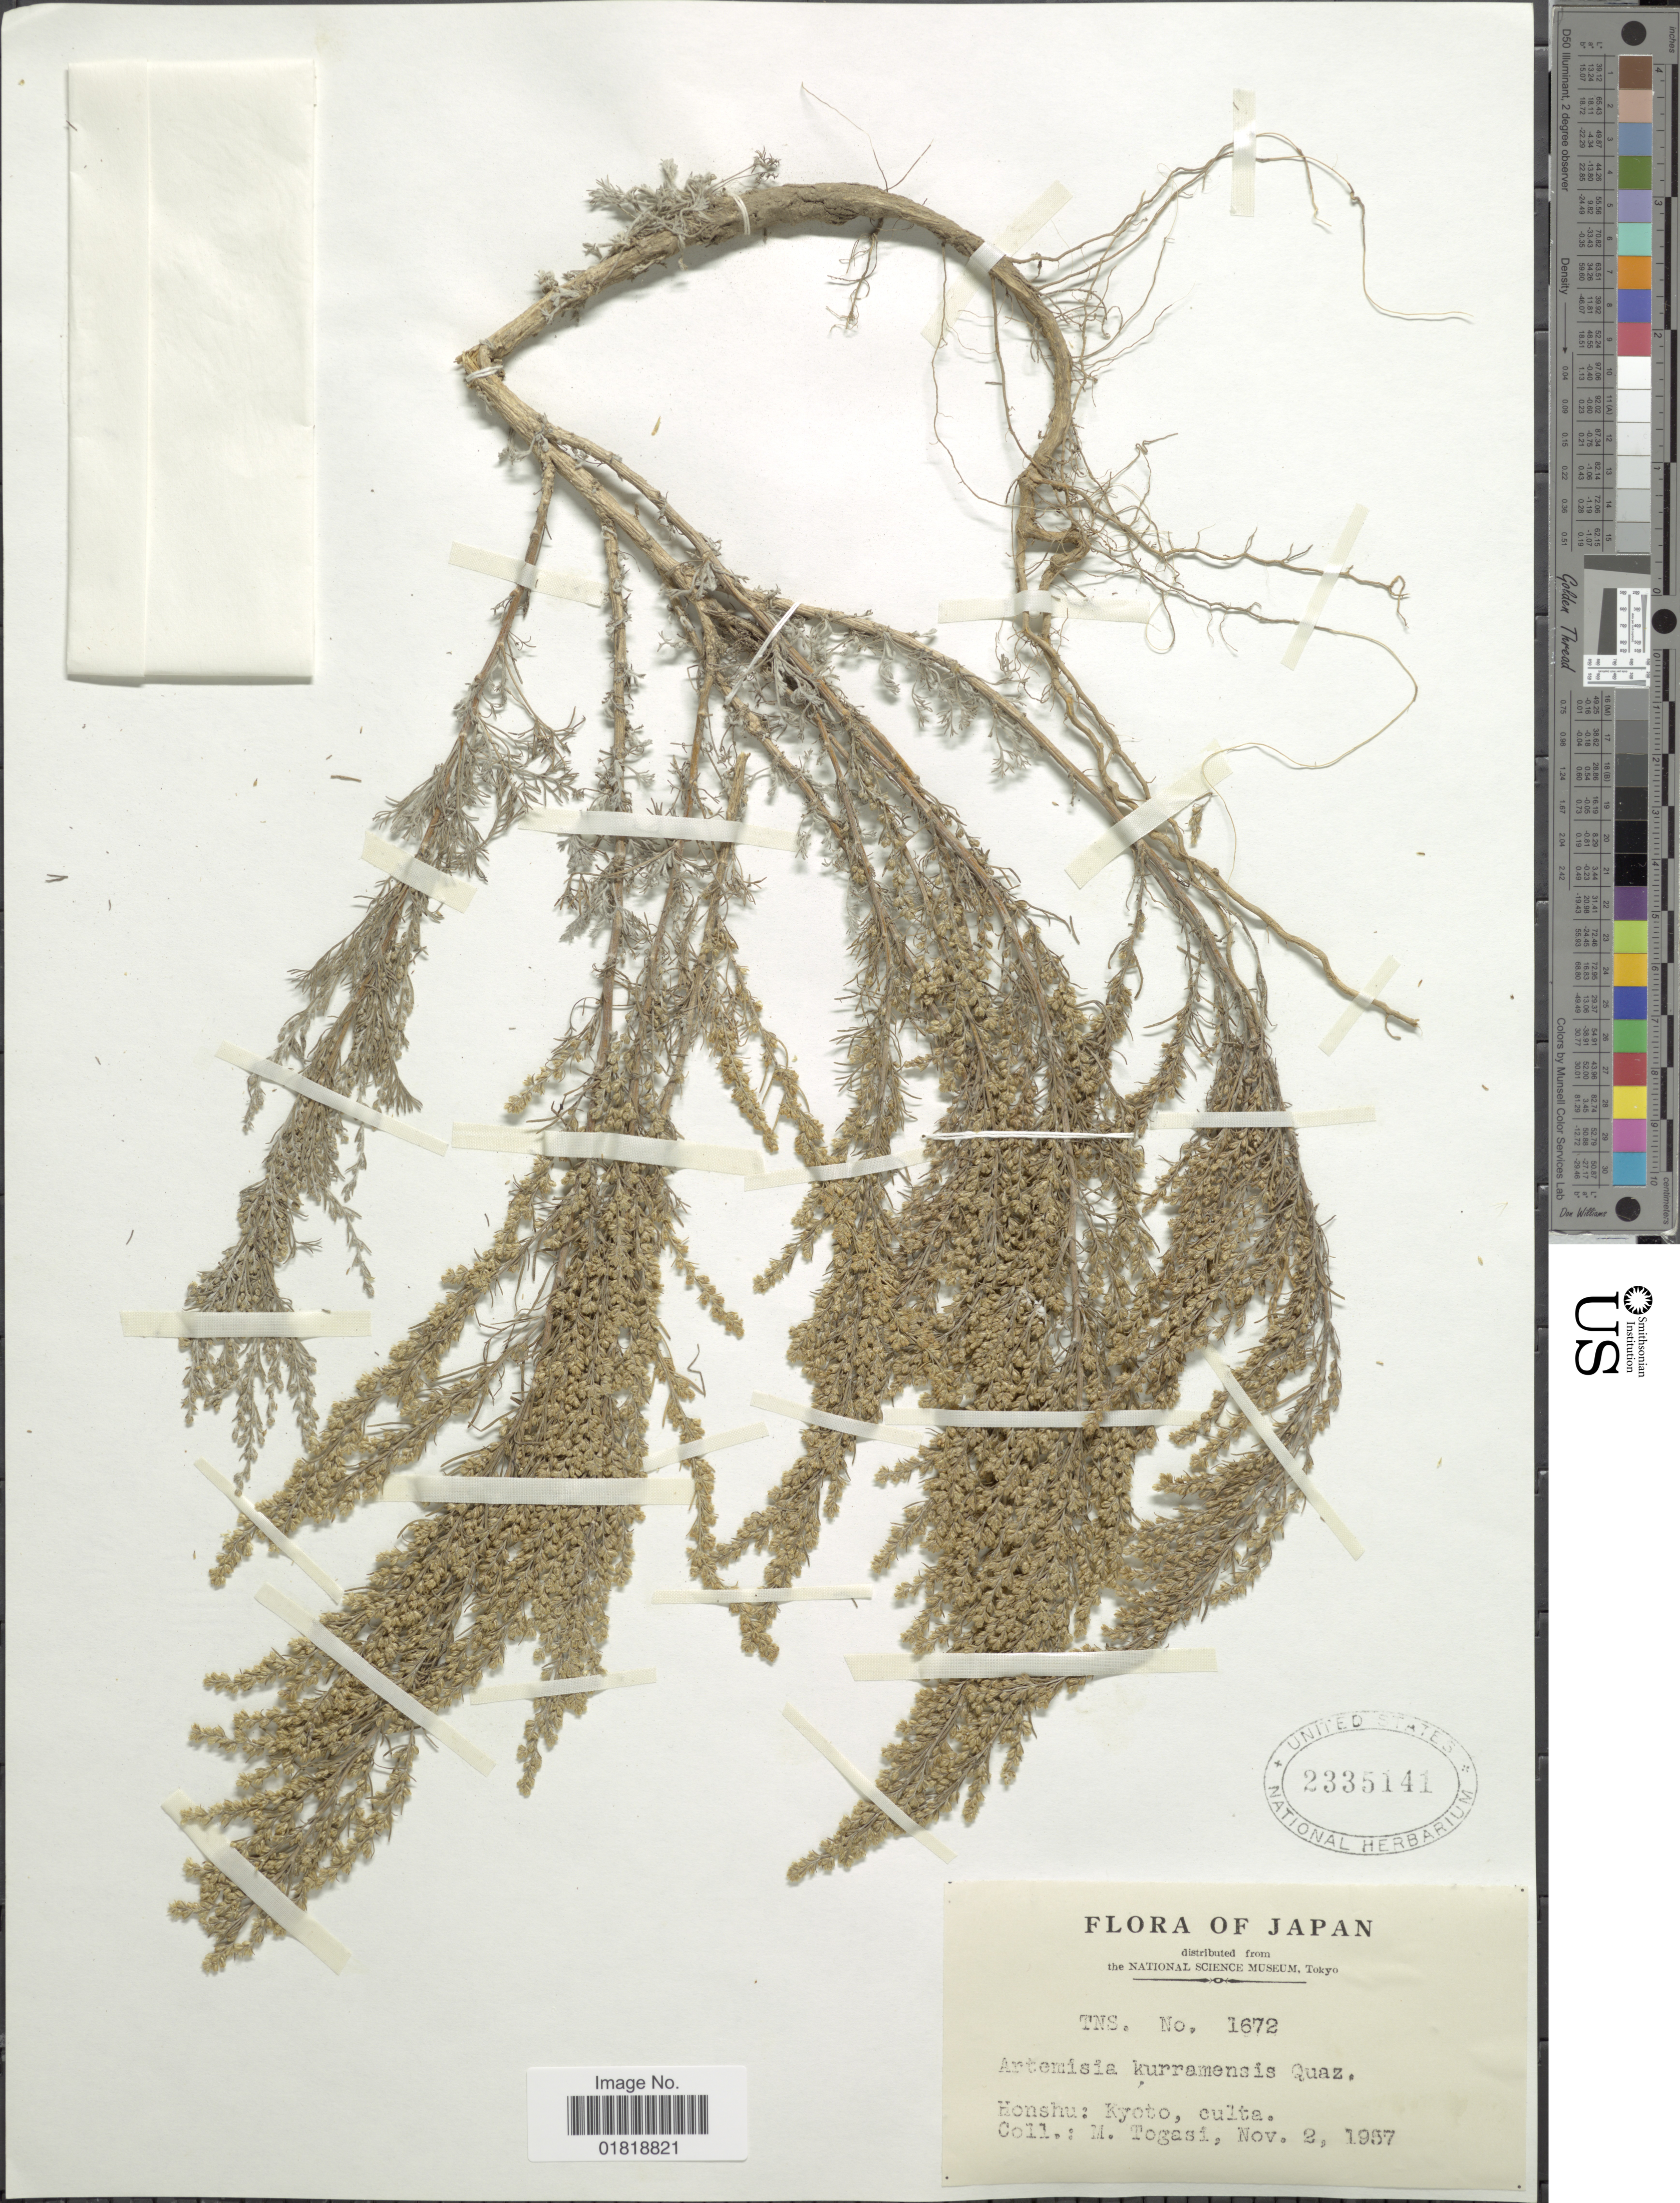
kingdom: Plantae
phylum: Tracheophyta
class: Magnoliopsida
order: Asterales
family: Asteraceae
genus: Artemisia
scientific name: Artemisia kurramensis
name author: Qazilb.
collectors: M. Togasi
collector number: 1672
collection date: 1957-11-02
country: Japan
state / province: Kyoto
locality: Honshu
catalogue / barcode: US 2335141